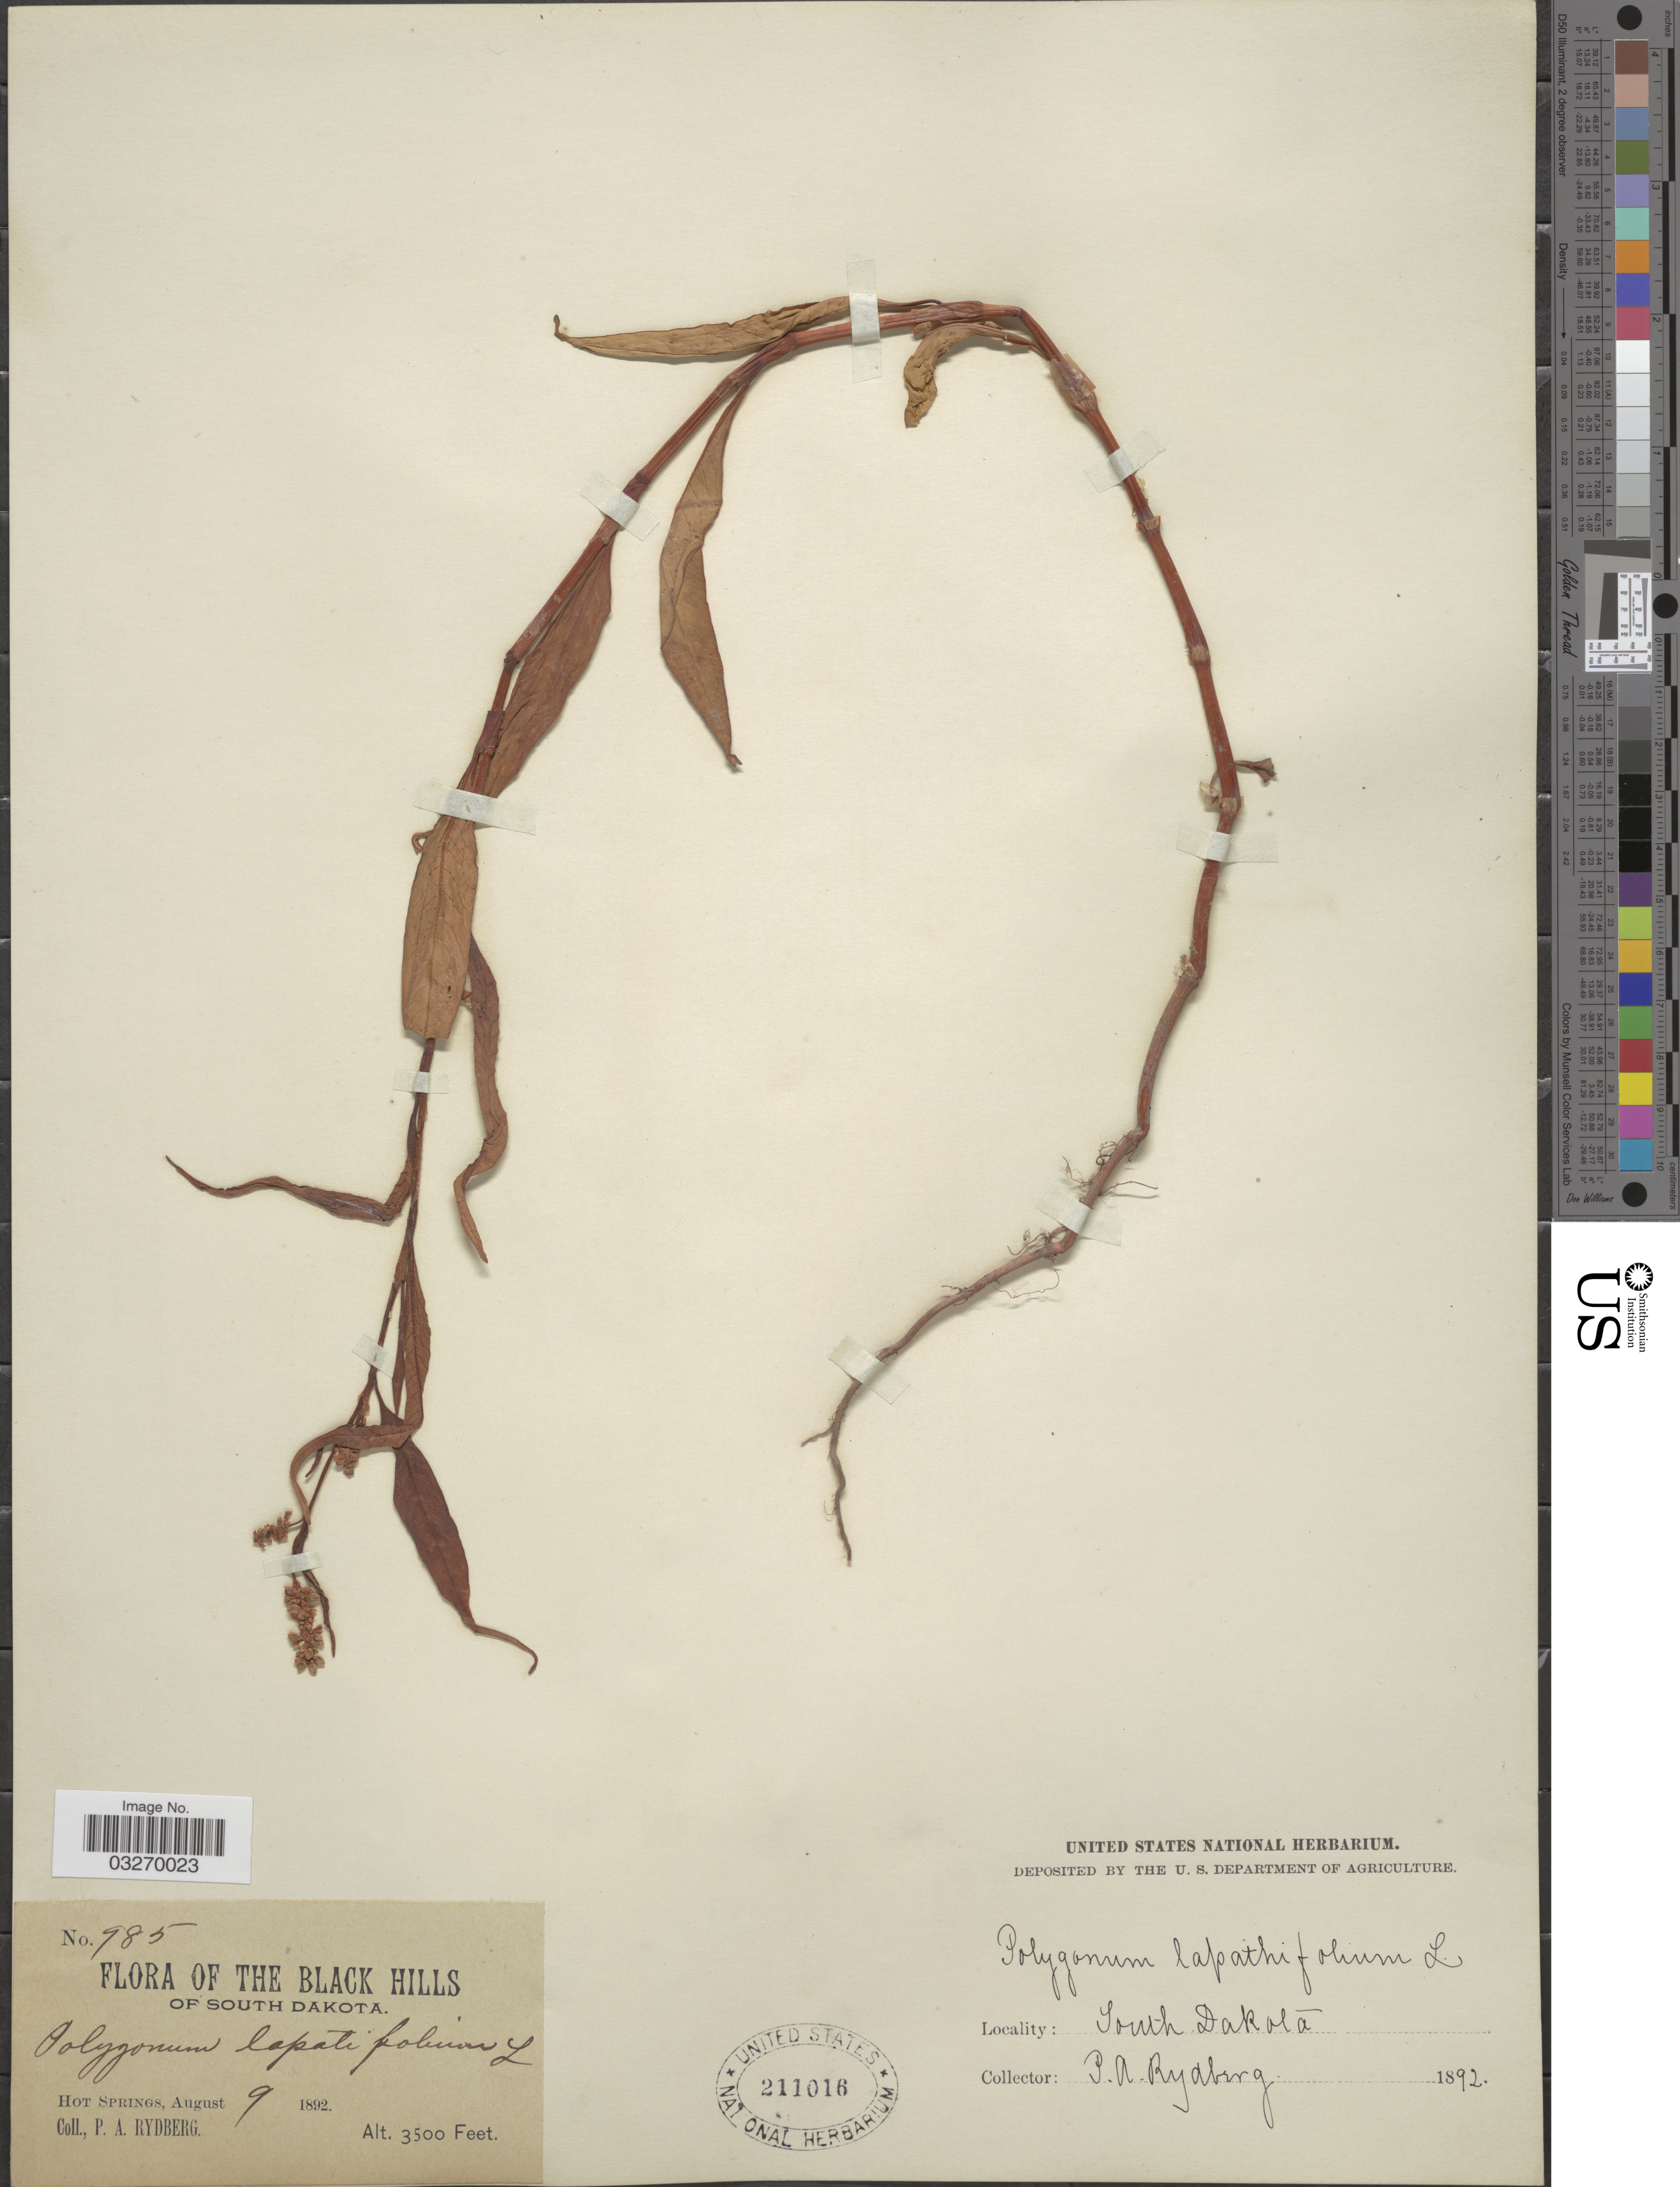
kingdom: Plantae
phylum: Tracheophyta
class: Magnoliopsida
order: Caryophyllales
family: Polygonaceae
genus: Persicaria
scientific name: Persicaria lapathifolia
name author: (L.) Delarbre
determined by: Atha, D. E.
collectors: P. A. Rydberg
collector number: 985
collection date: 1892-08-09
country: United States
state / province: South Dakota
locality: The Black Hills of South Dakota. Hot Springs.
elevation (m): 1067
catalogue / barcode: US 211016